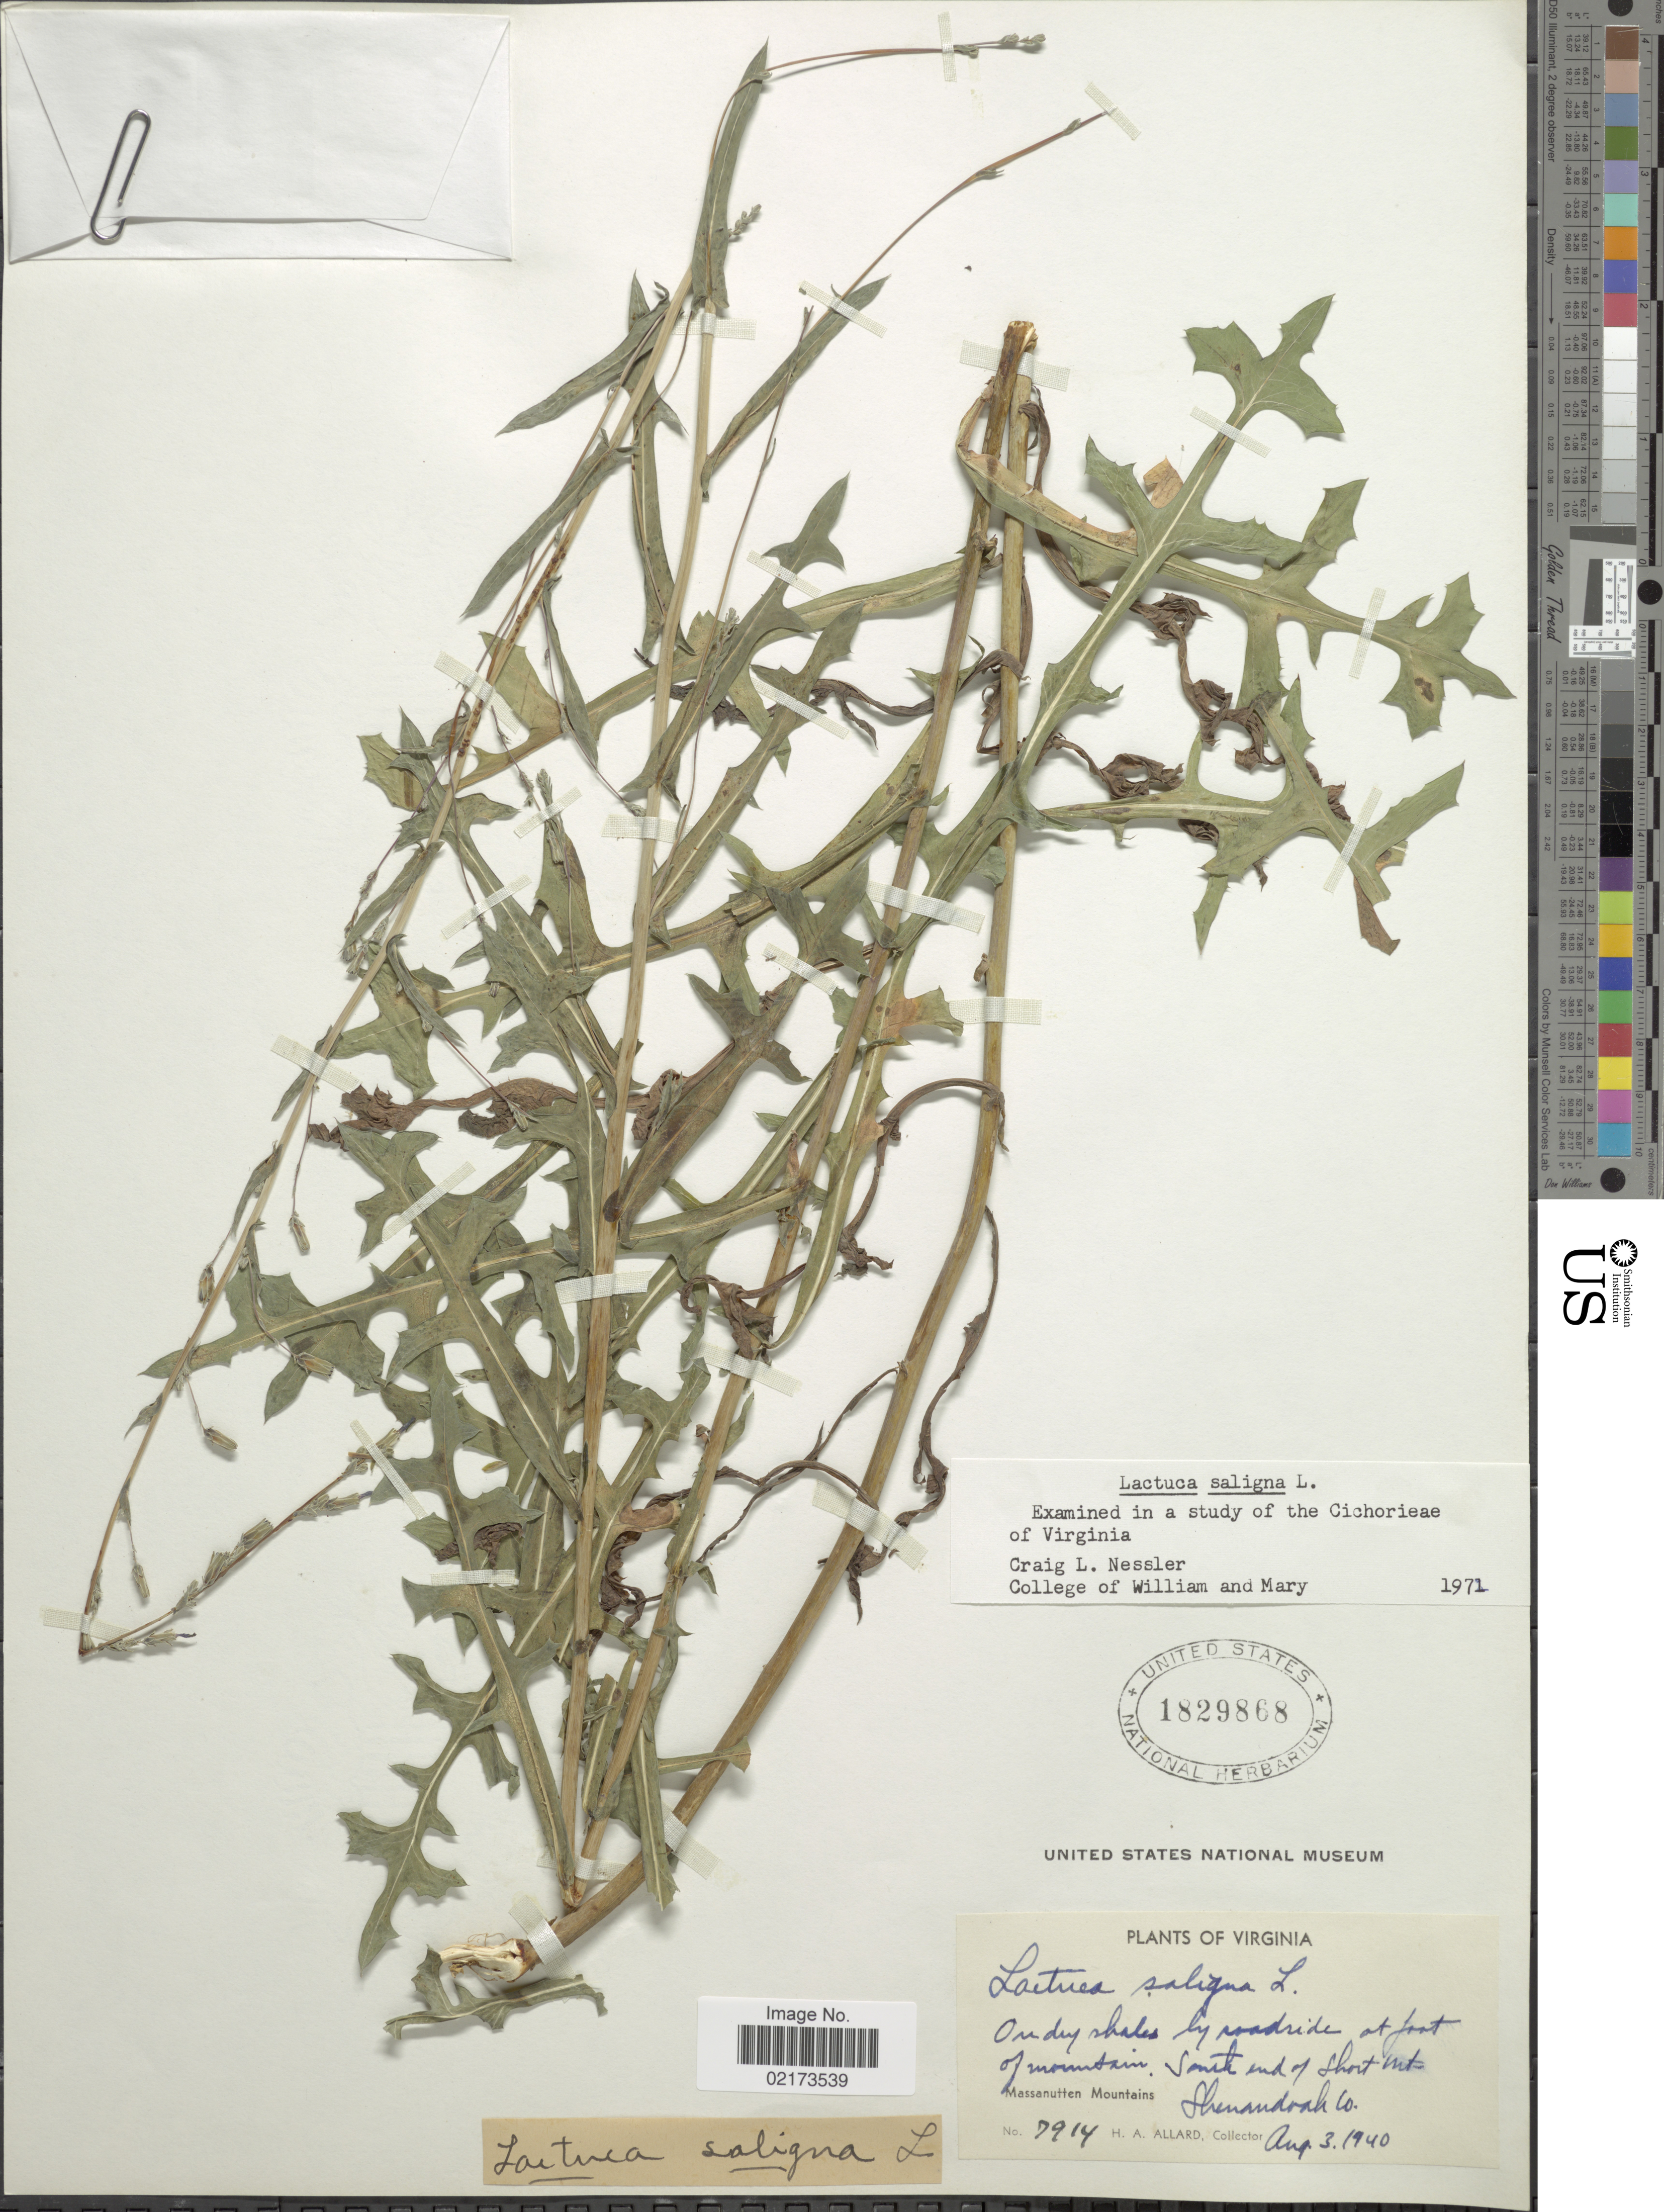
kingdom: Plantae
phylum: Tracheophyta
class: Magnoliopsida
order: Asterales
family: Asteraceae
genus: Lactuca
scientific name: Lactuca saligna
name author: L.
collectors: H. A. Allard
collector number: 7914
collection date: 1940-08-03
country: United States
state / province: Virginia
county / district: Shenandoah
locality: South end of Short Mt., Massanutten Mountains, Shenandoah Co.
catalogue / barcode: US 1829868